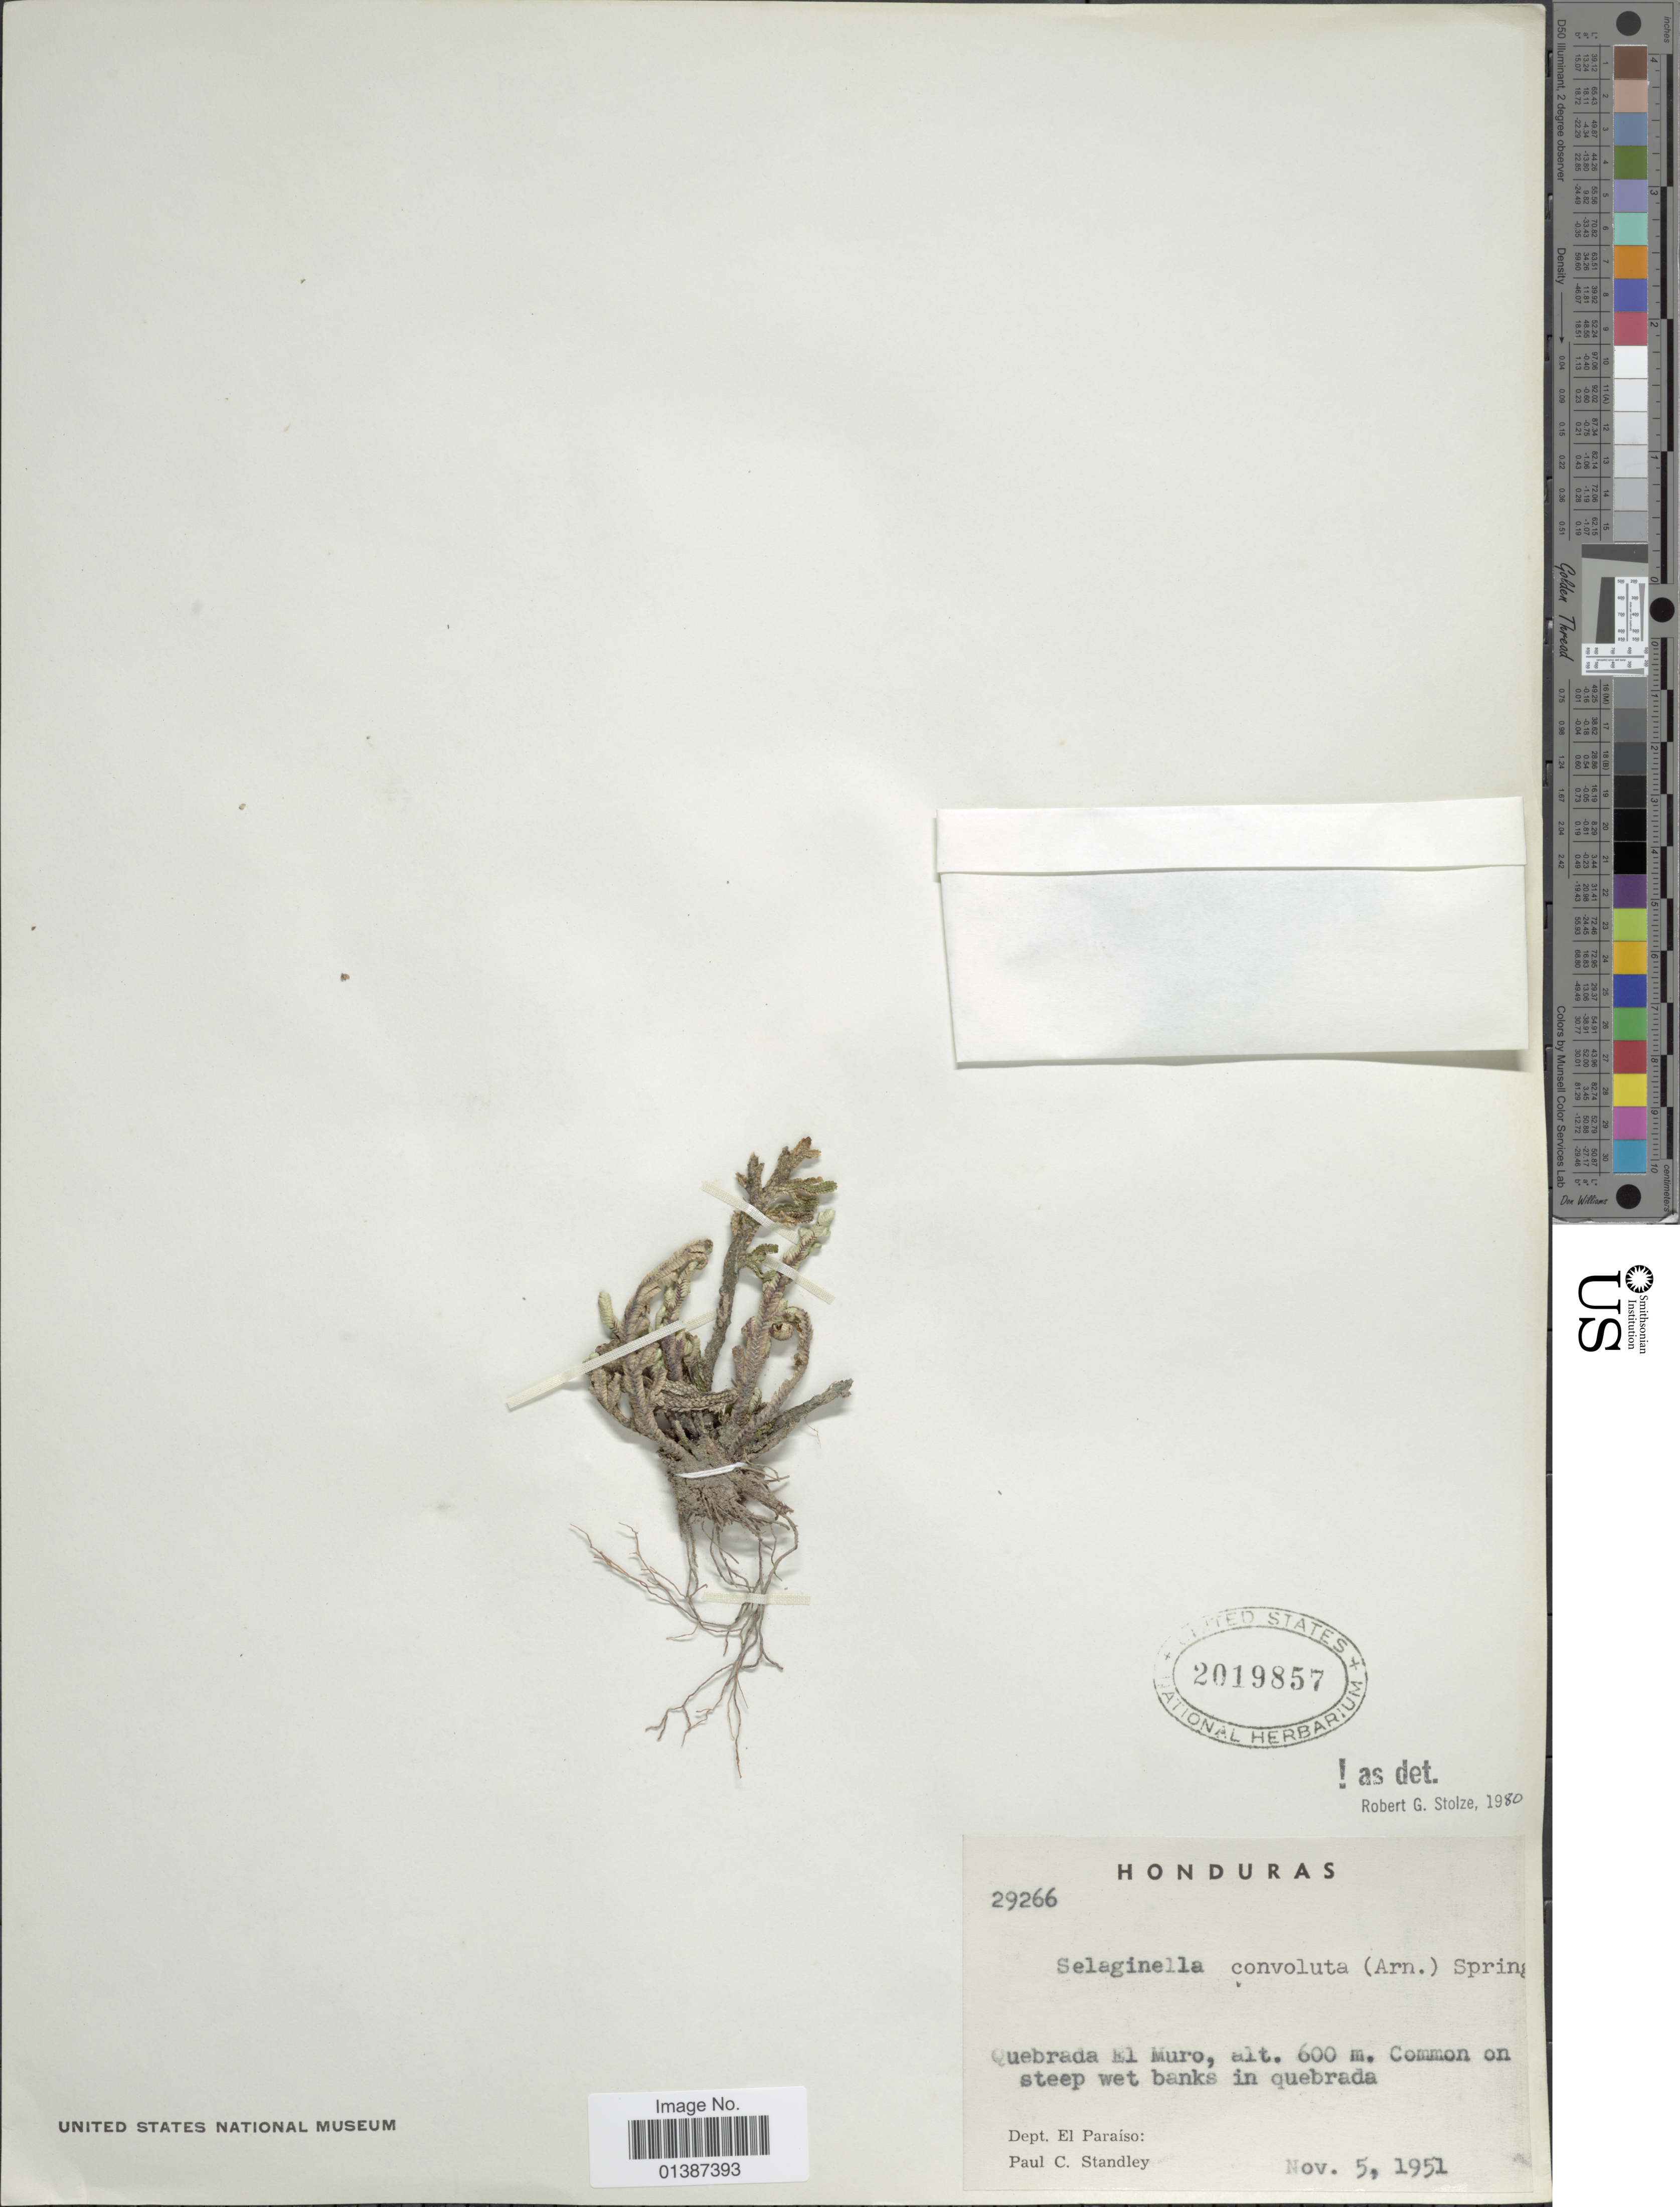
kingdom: Plantae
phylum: Tracheophyta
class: Lycopodiopsida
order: Selaginellales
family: Selaginellaceae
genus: Selaginella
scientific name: Selaginella convoluta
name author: (Arn.) Spring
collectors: P. C. Standley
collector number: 29266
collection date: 1951-11-05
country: Honduras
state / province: El Paraíso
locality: Quebrads El Muro, Common on steep wet banks in quebrada, Dept El Paraíso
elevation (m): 600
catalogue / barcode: US 2019857